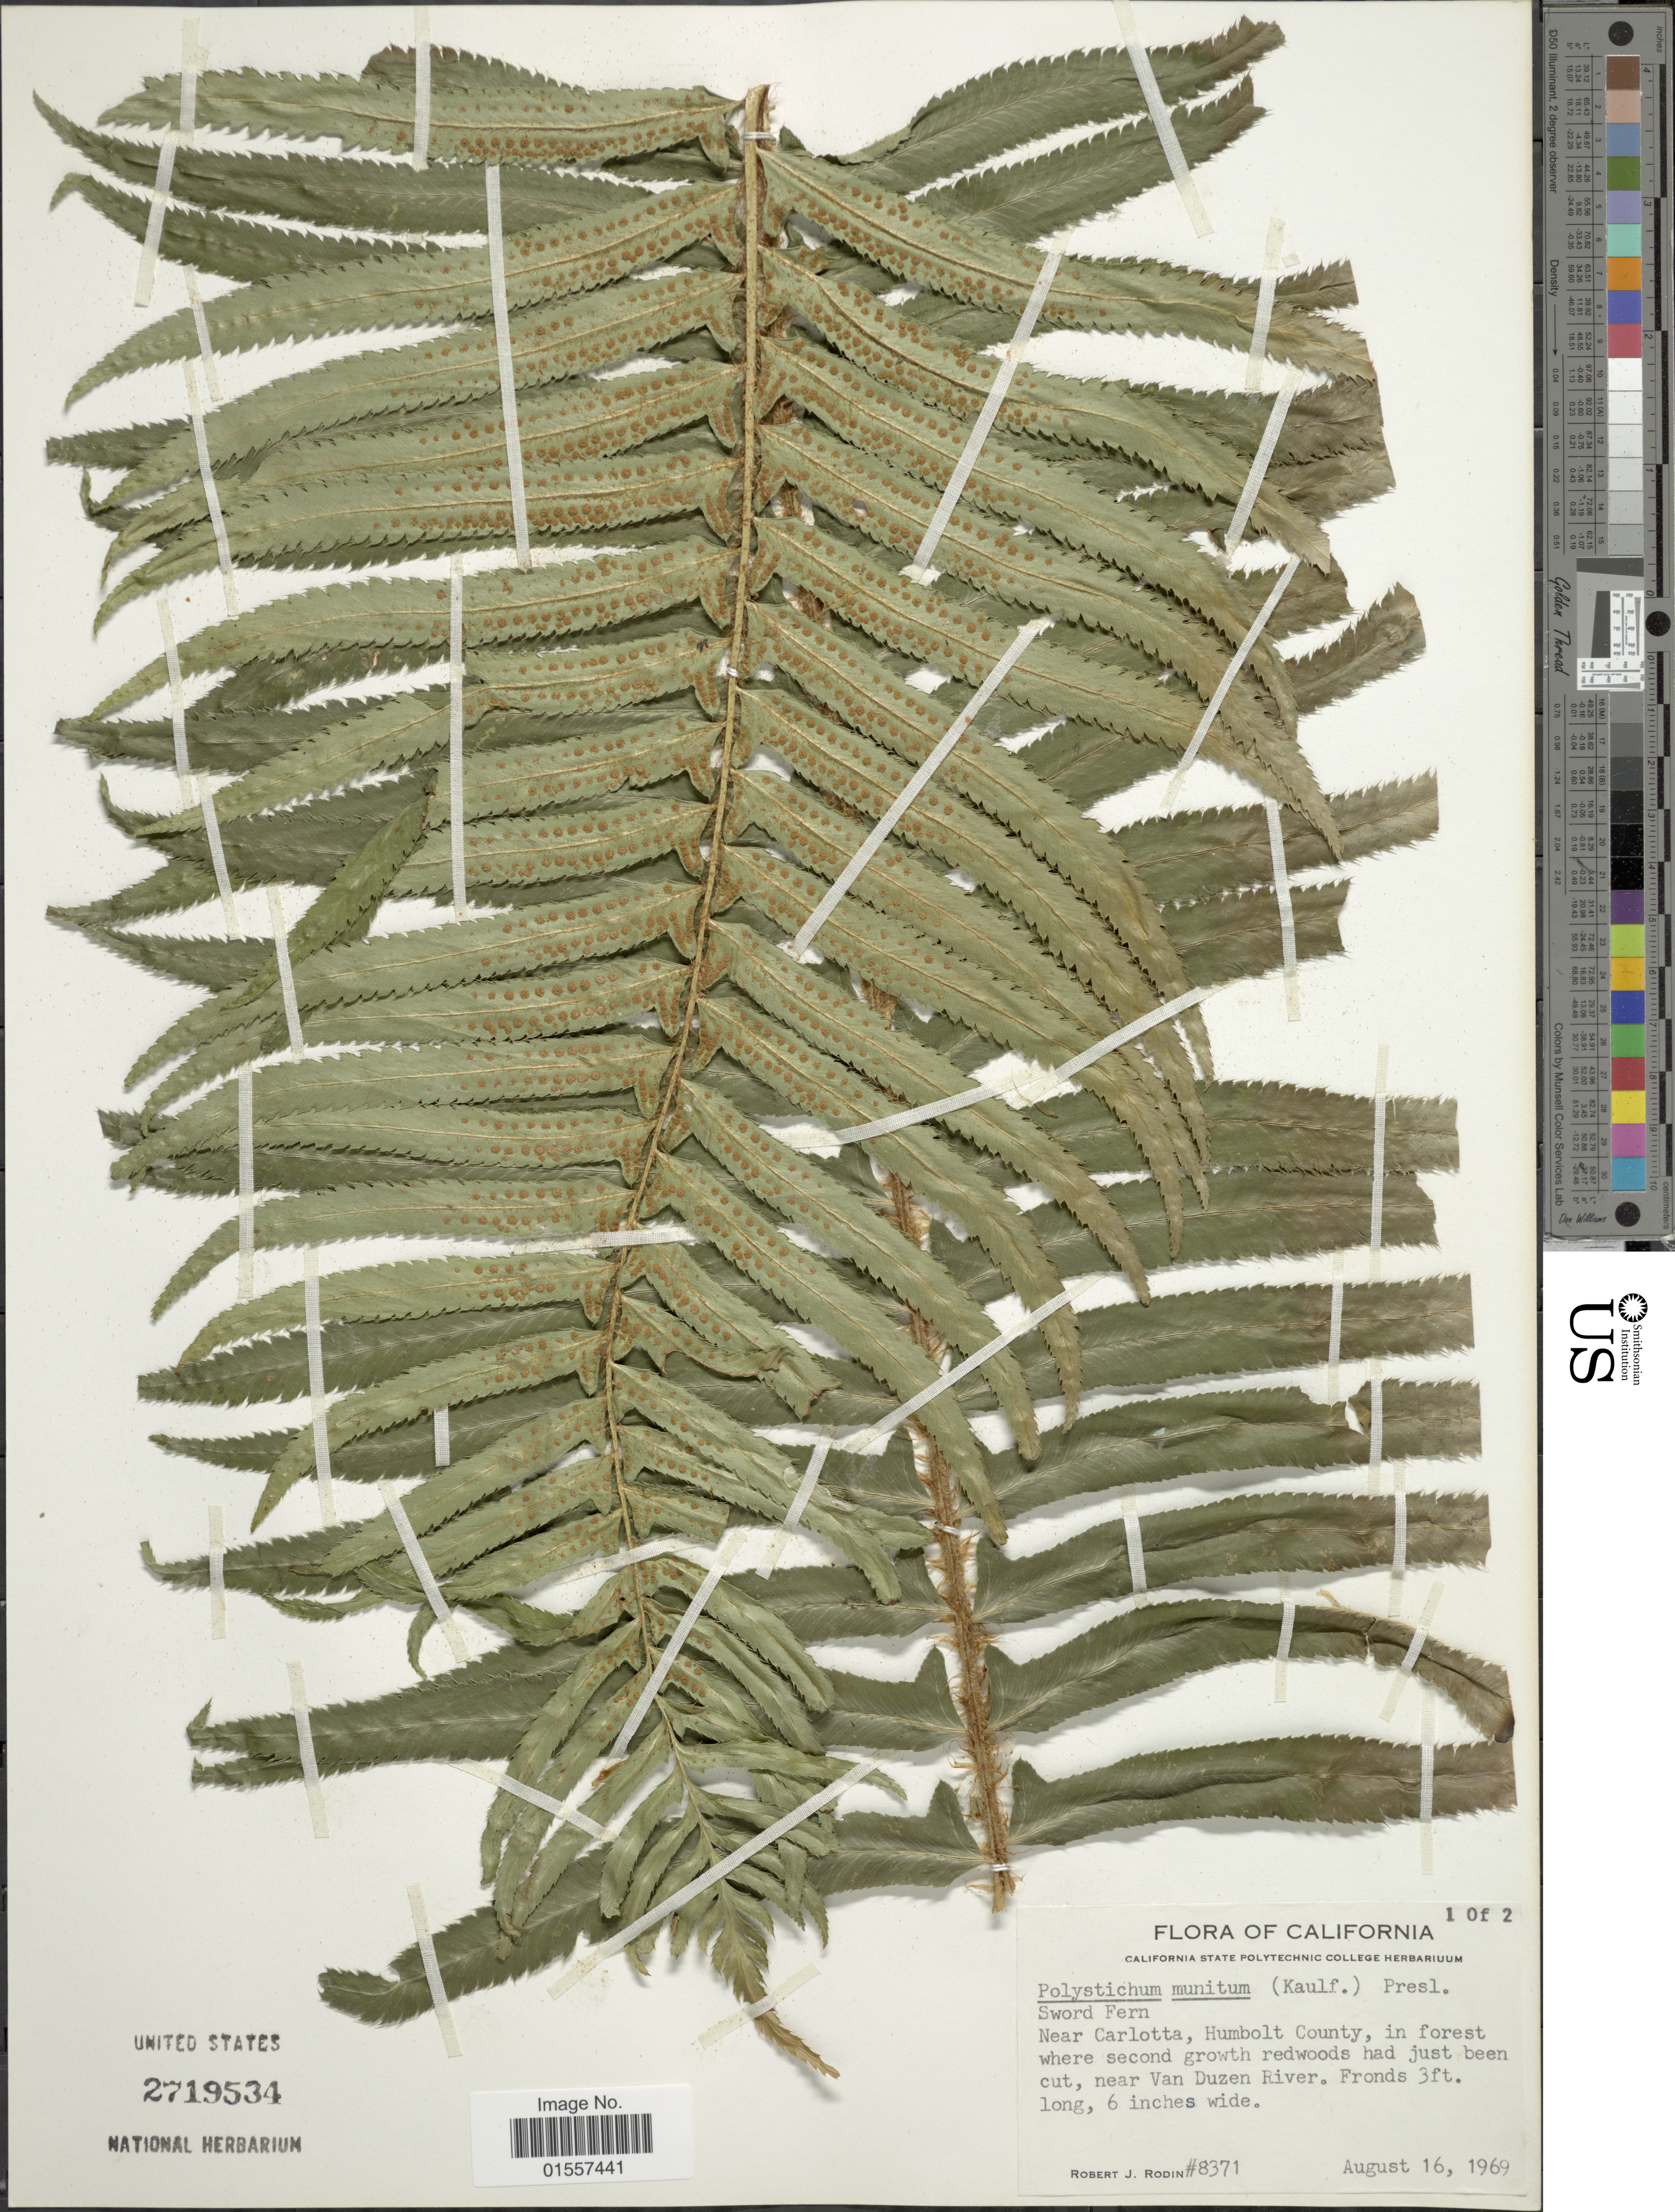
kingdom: Plantae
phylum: Tracheophyta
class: Polypodiopsida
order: Polypodiales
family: Dryopteridaceae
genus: Polystichum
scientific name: Polystichum munitum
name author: (Kaulf.) C. Presl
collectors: R. J. Rodin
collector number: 8371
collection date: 1969-08-16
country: United States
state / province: California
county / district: Humboldt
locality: California, near Carlotta, Humbolt County, in forest where second growth redwoods had just been cut, near Van Duzen River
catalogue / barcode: US 2719534